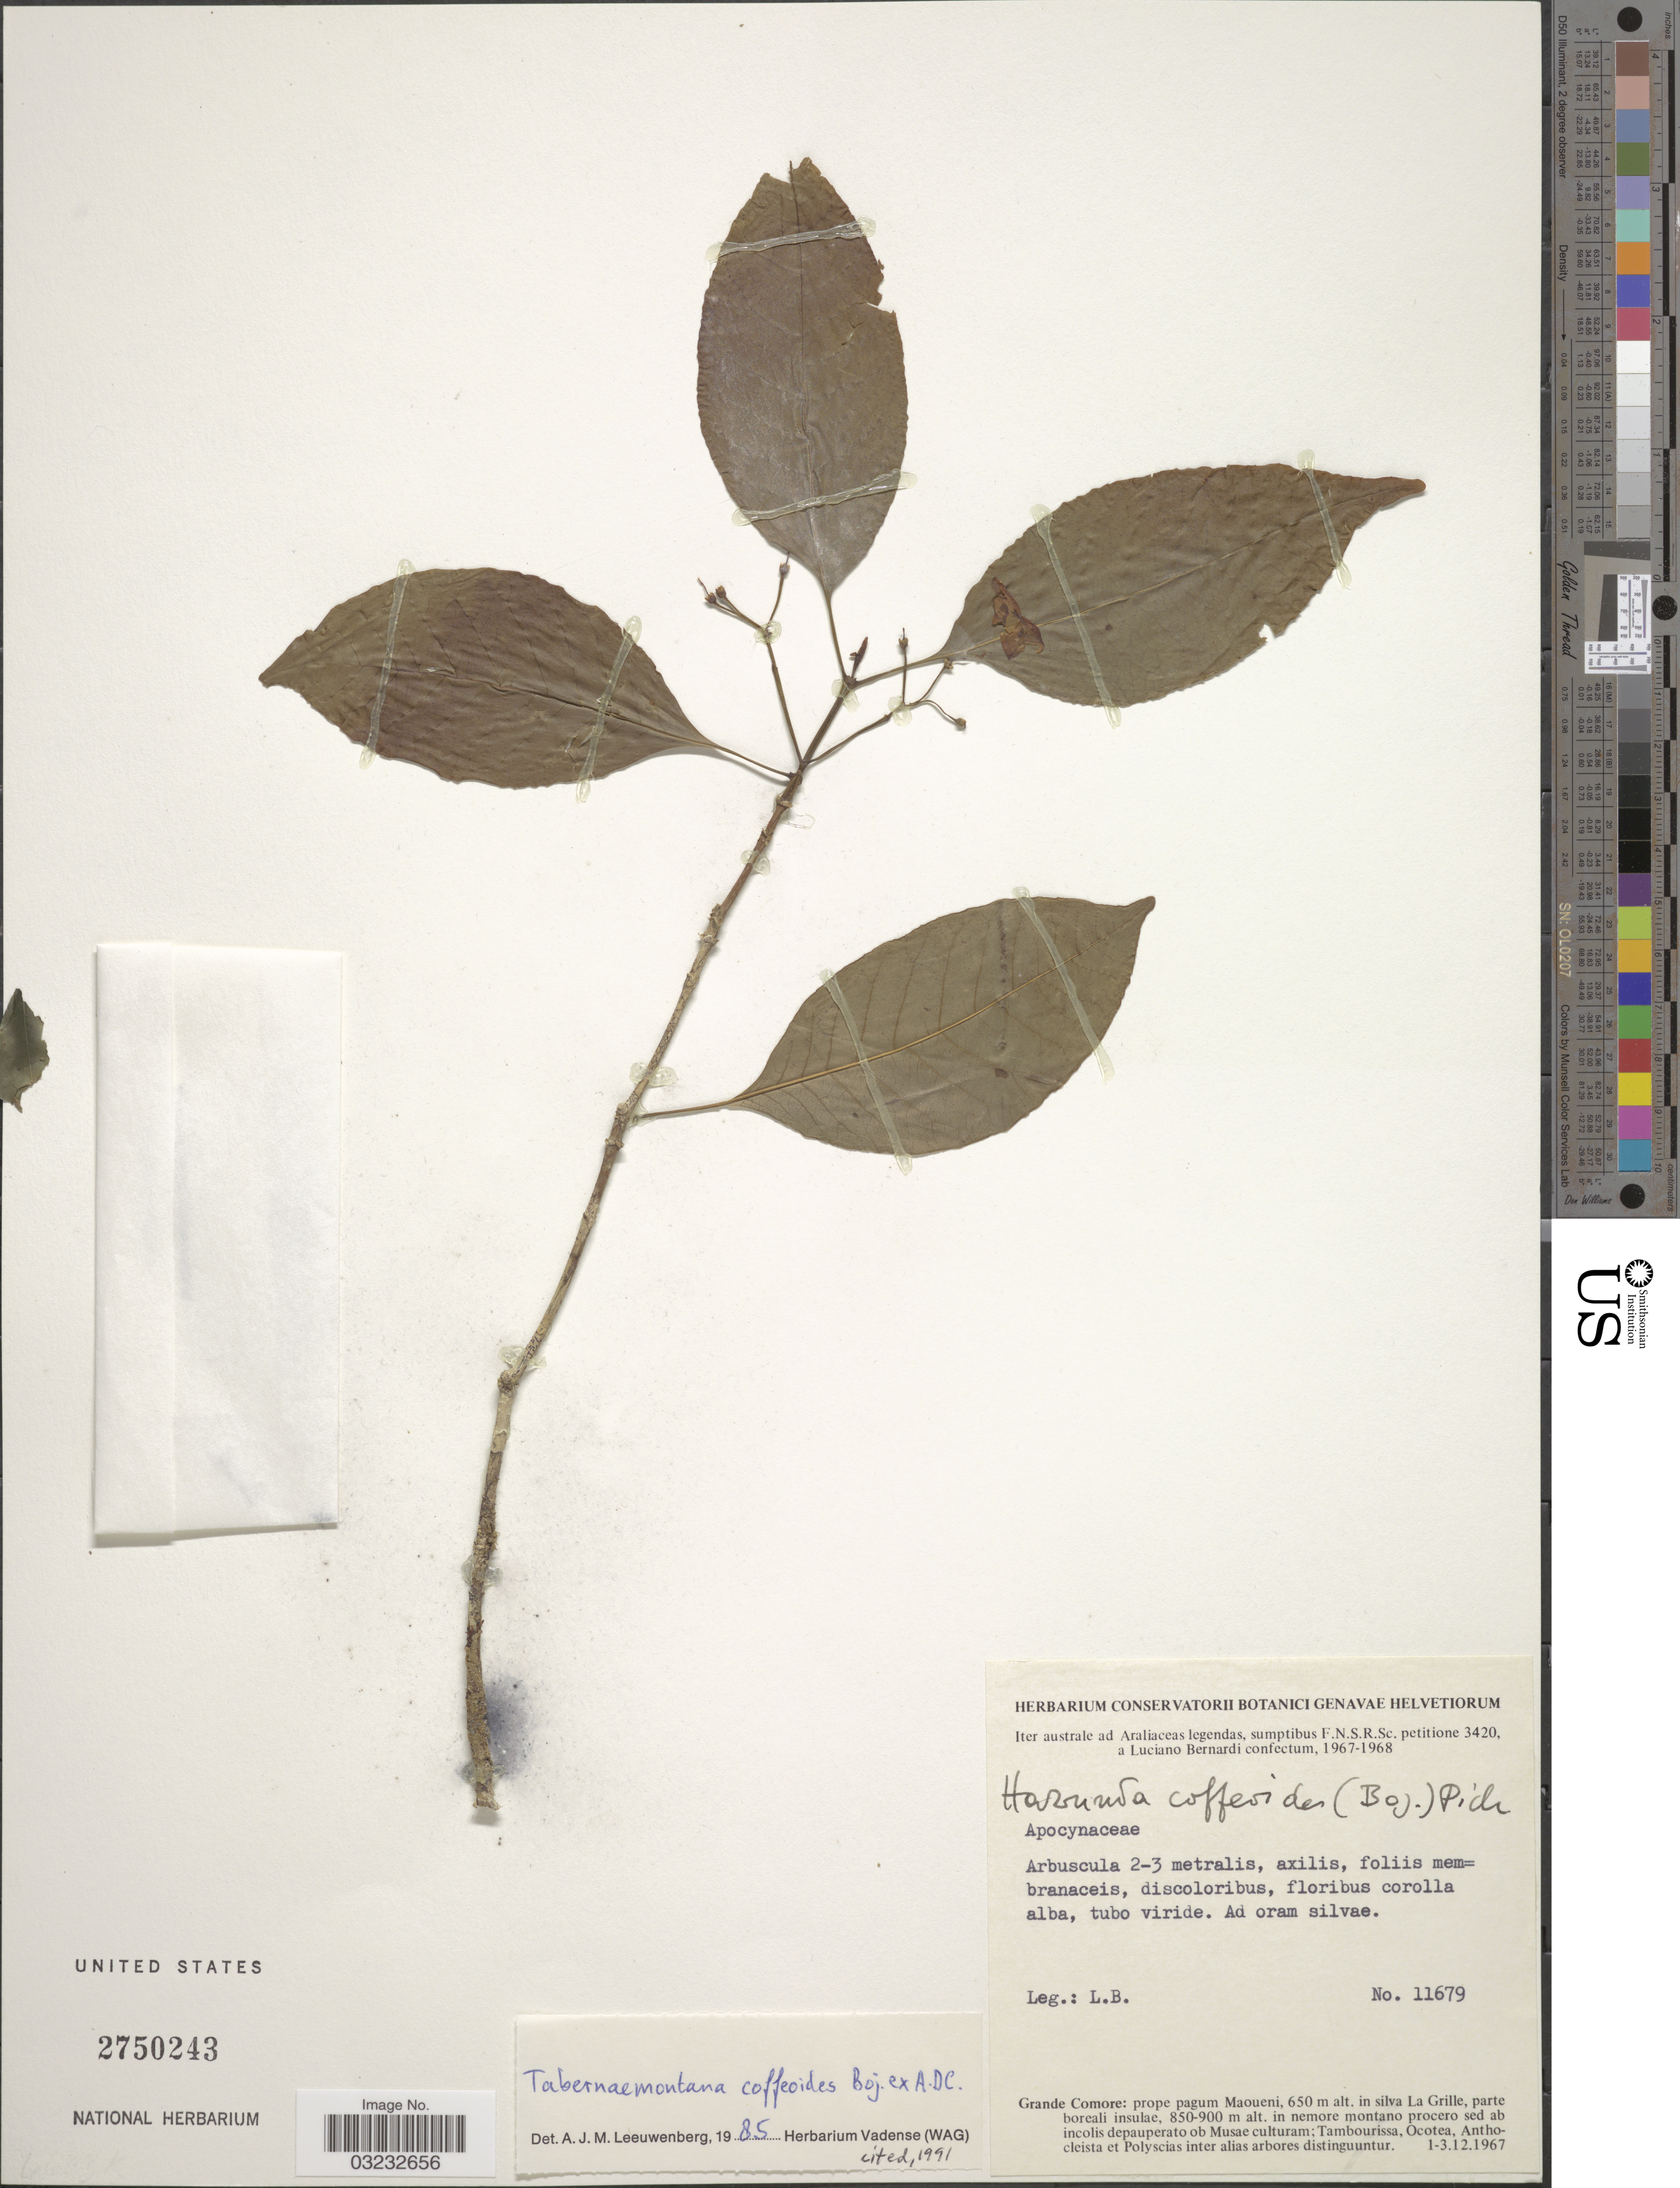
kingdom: Plantae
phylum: Tracheophyta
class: Magnoliopsida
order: Gentianales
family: Apocynaceae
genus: Tabernaemontana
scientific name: Tabernaemontana coffeoides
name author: Bojer ex A. DC.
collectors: L. Bernardi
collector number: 11679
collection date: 1967-12-01/1967-12-03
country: Comoros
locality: Grande Comore: prope pagum Maoueni, in silva La Grille, parte boreali insulae.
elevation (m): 650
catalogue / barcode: US 2750243